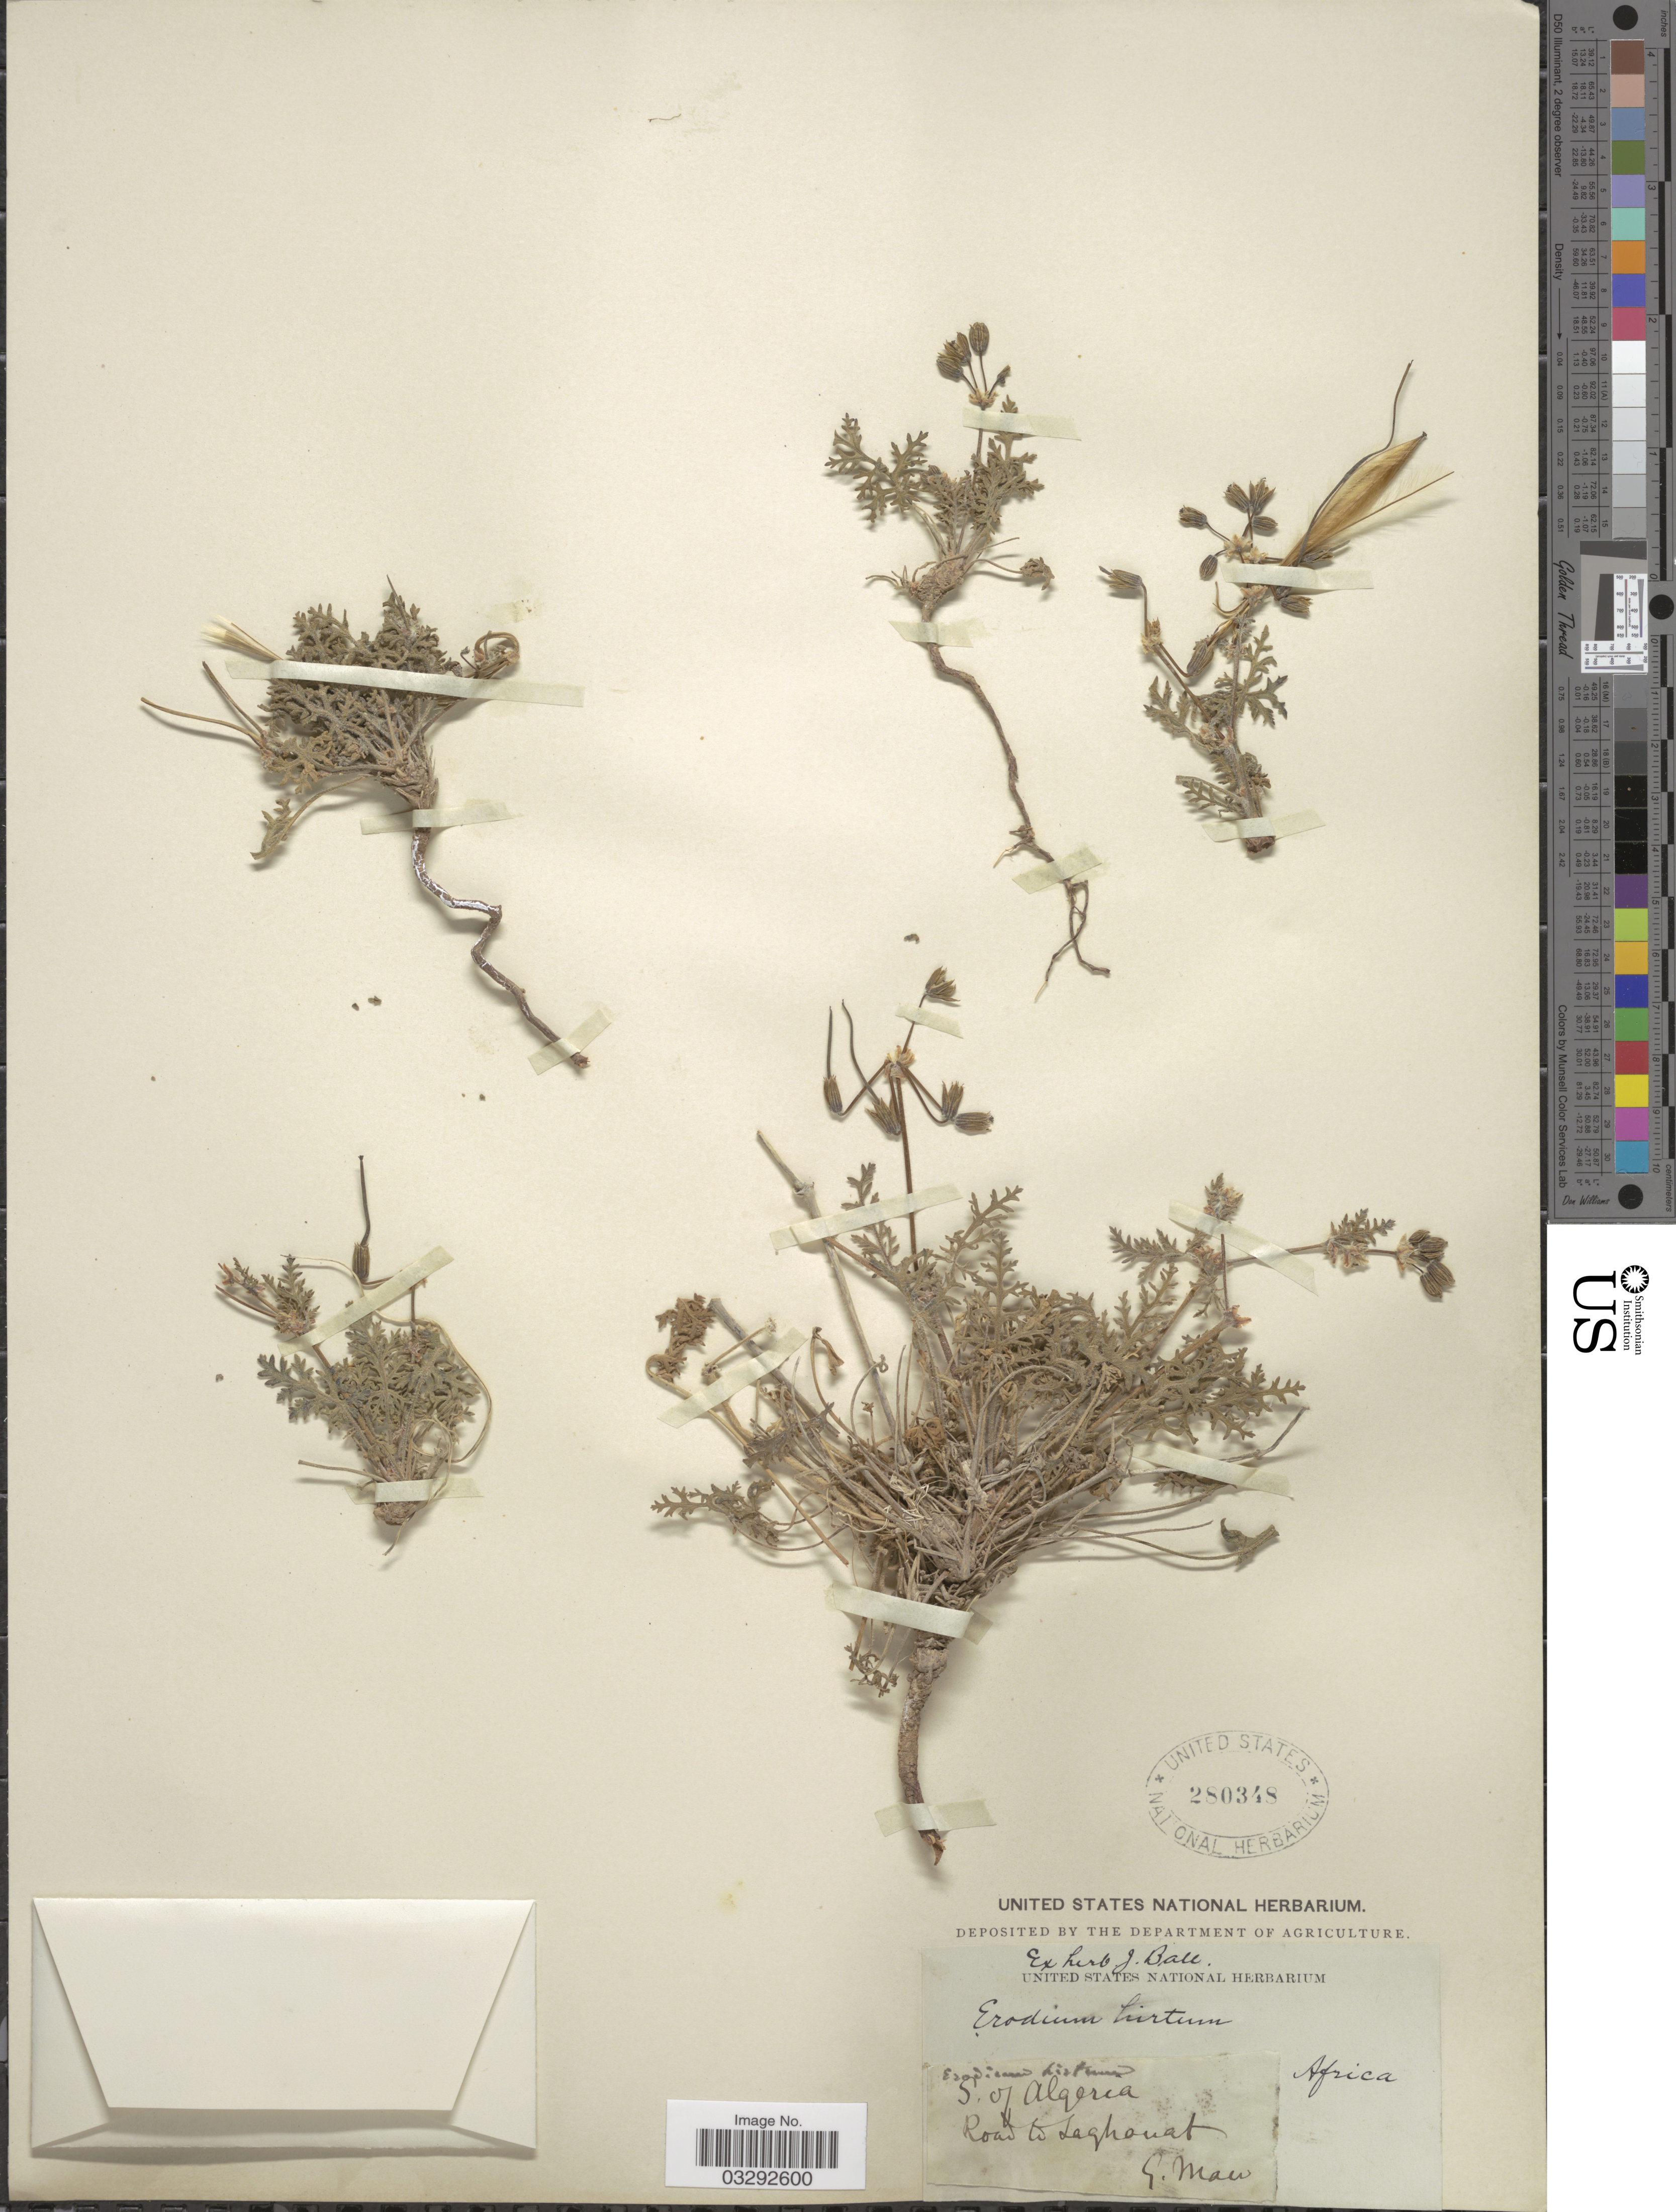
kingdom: Plantae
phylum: Tracheophyta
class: Magnoliopsida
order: Geraniales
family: Geraniaceae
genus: Erodium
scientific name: Erodium hirtum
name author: Willd.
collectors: G. Maw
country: Algeria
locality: S. of Algeria, Road to Laghouat. Africa.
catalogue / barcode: US 280348